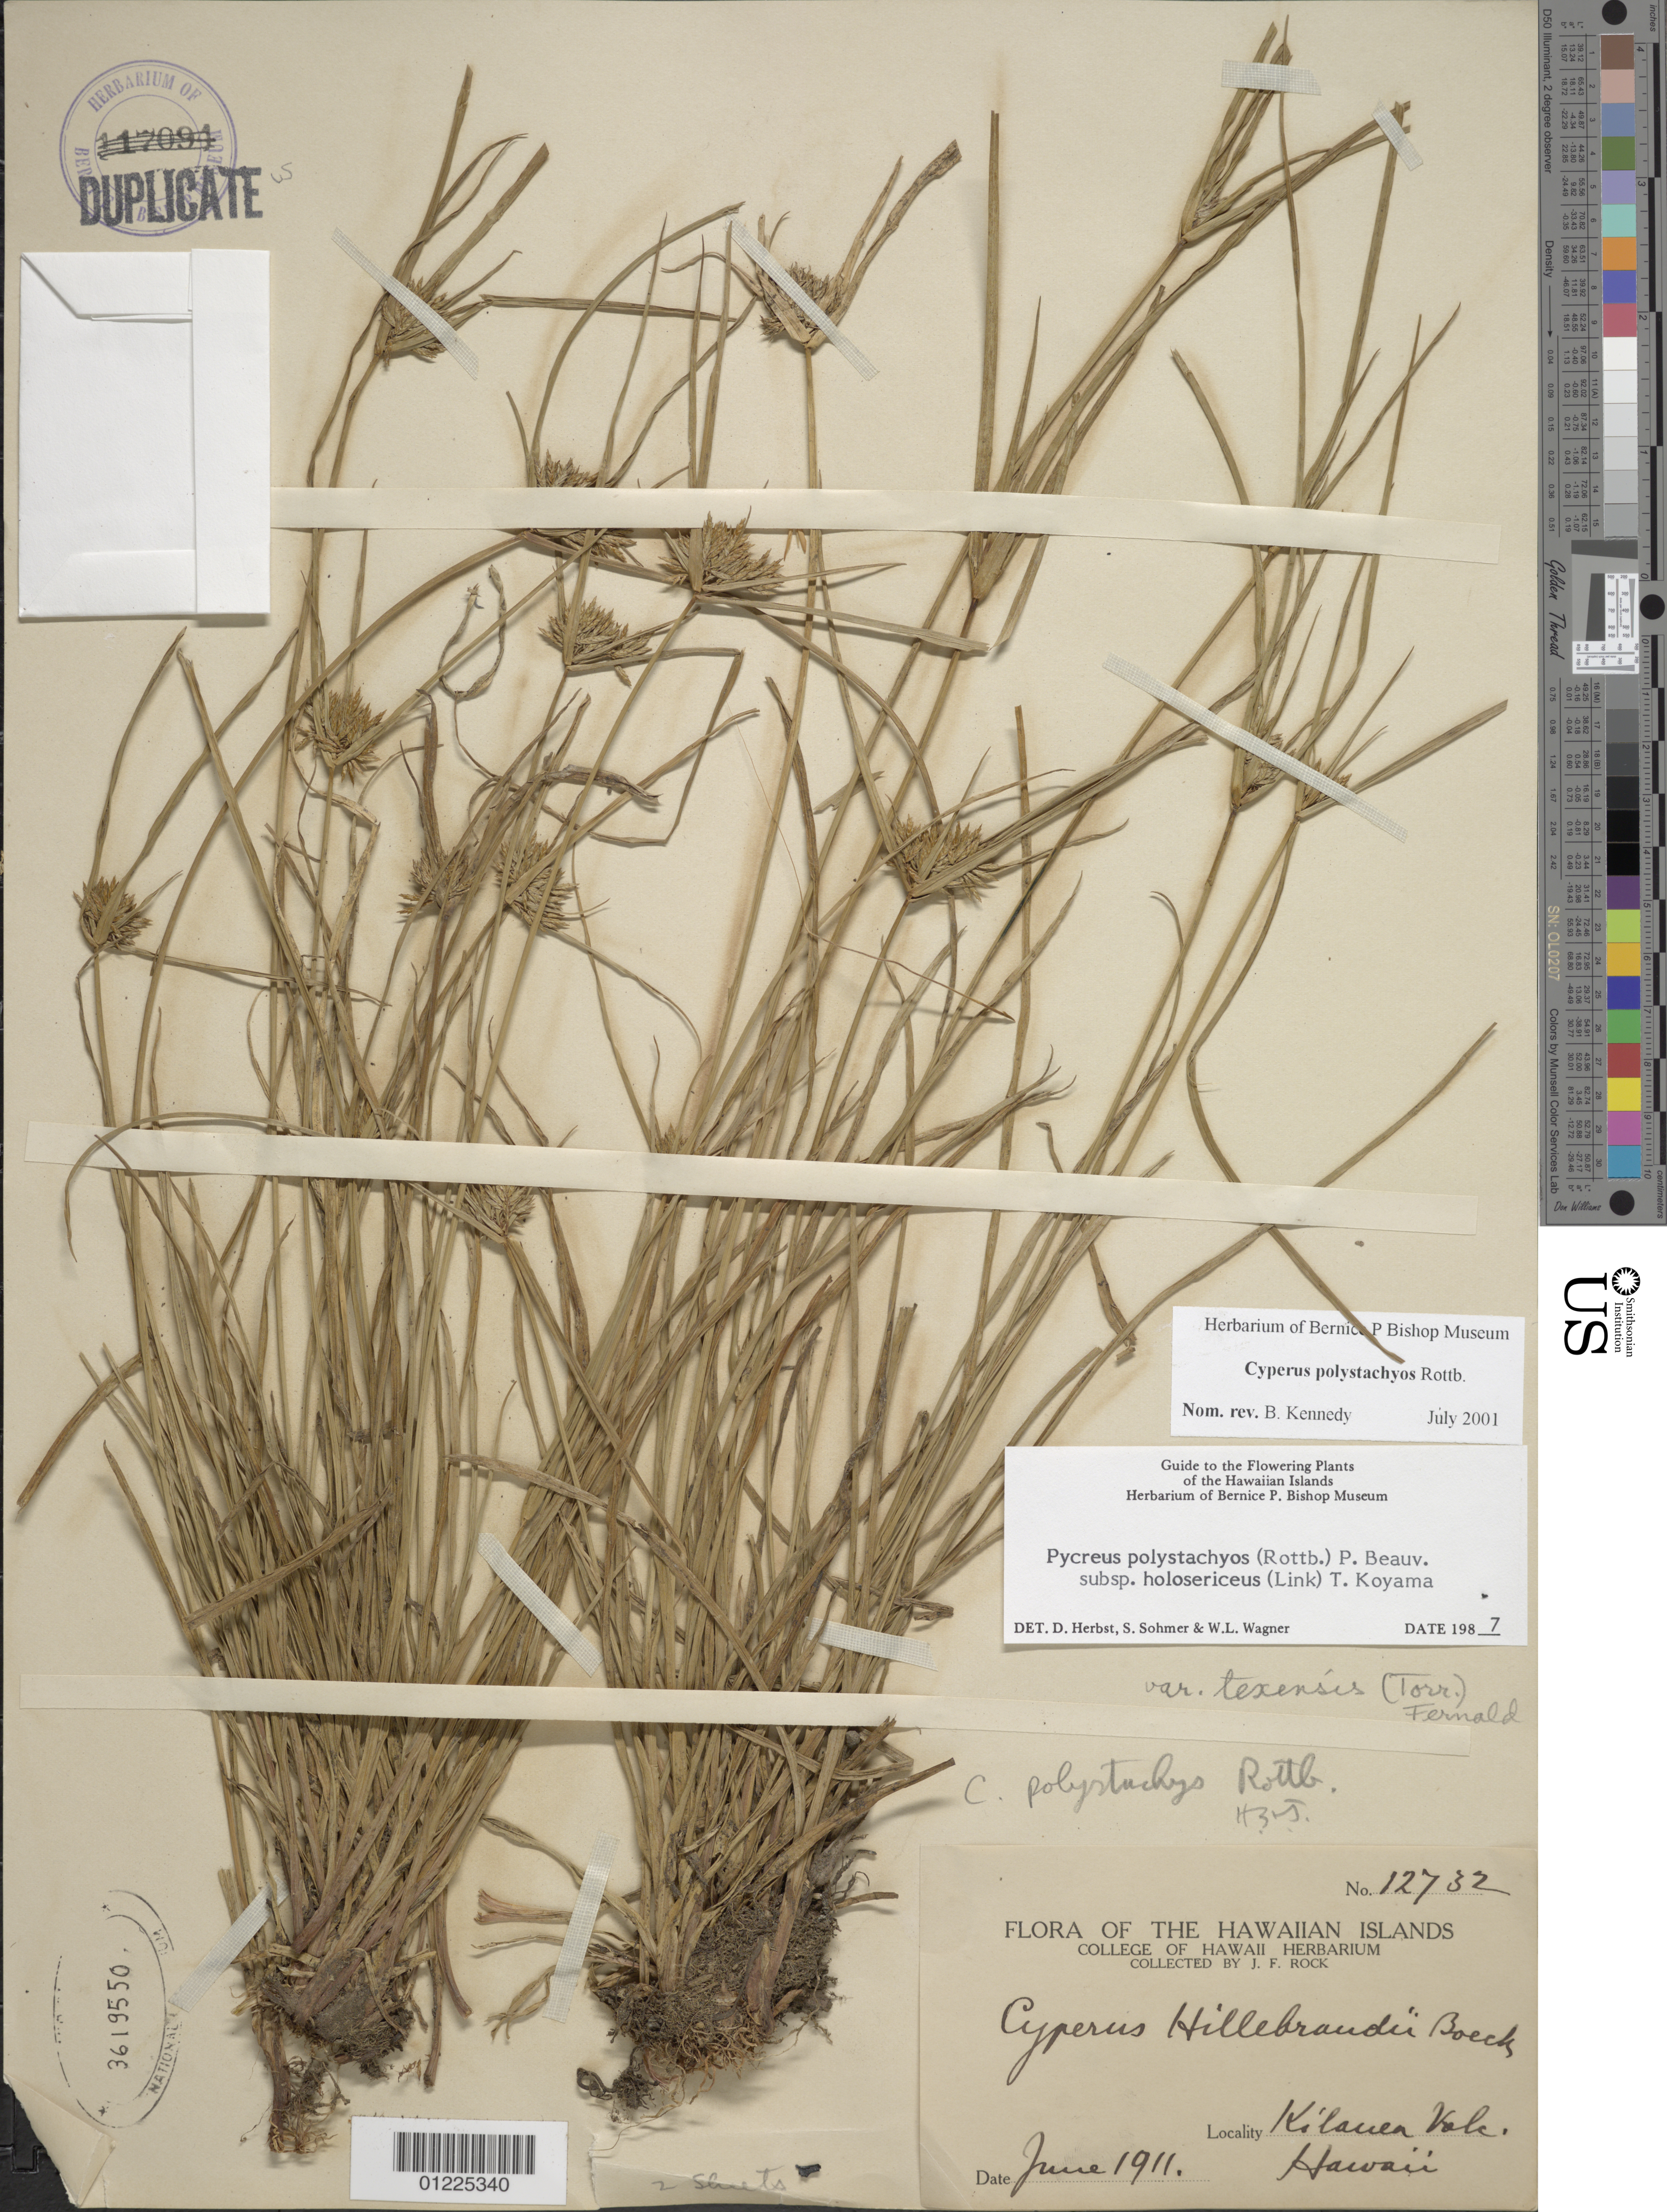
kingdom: Plantae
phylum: Tracheophyta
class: Liliopsida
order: Poales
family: Cyperaceae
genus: Cyperus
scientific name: Cyperus polystachyos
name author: Rottb.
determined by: Kennedy, B.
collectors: J. F. Rock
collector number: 12732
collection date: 1911-06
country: United States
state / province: Hawaii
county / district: Hawaii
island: Hawaii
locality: Kilauea Volc.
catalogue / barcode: US 3619550